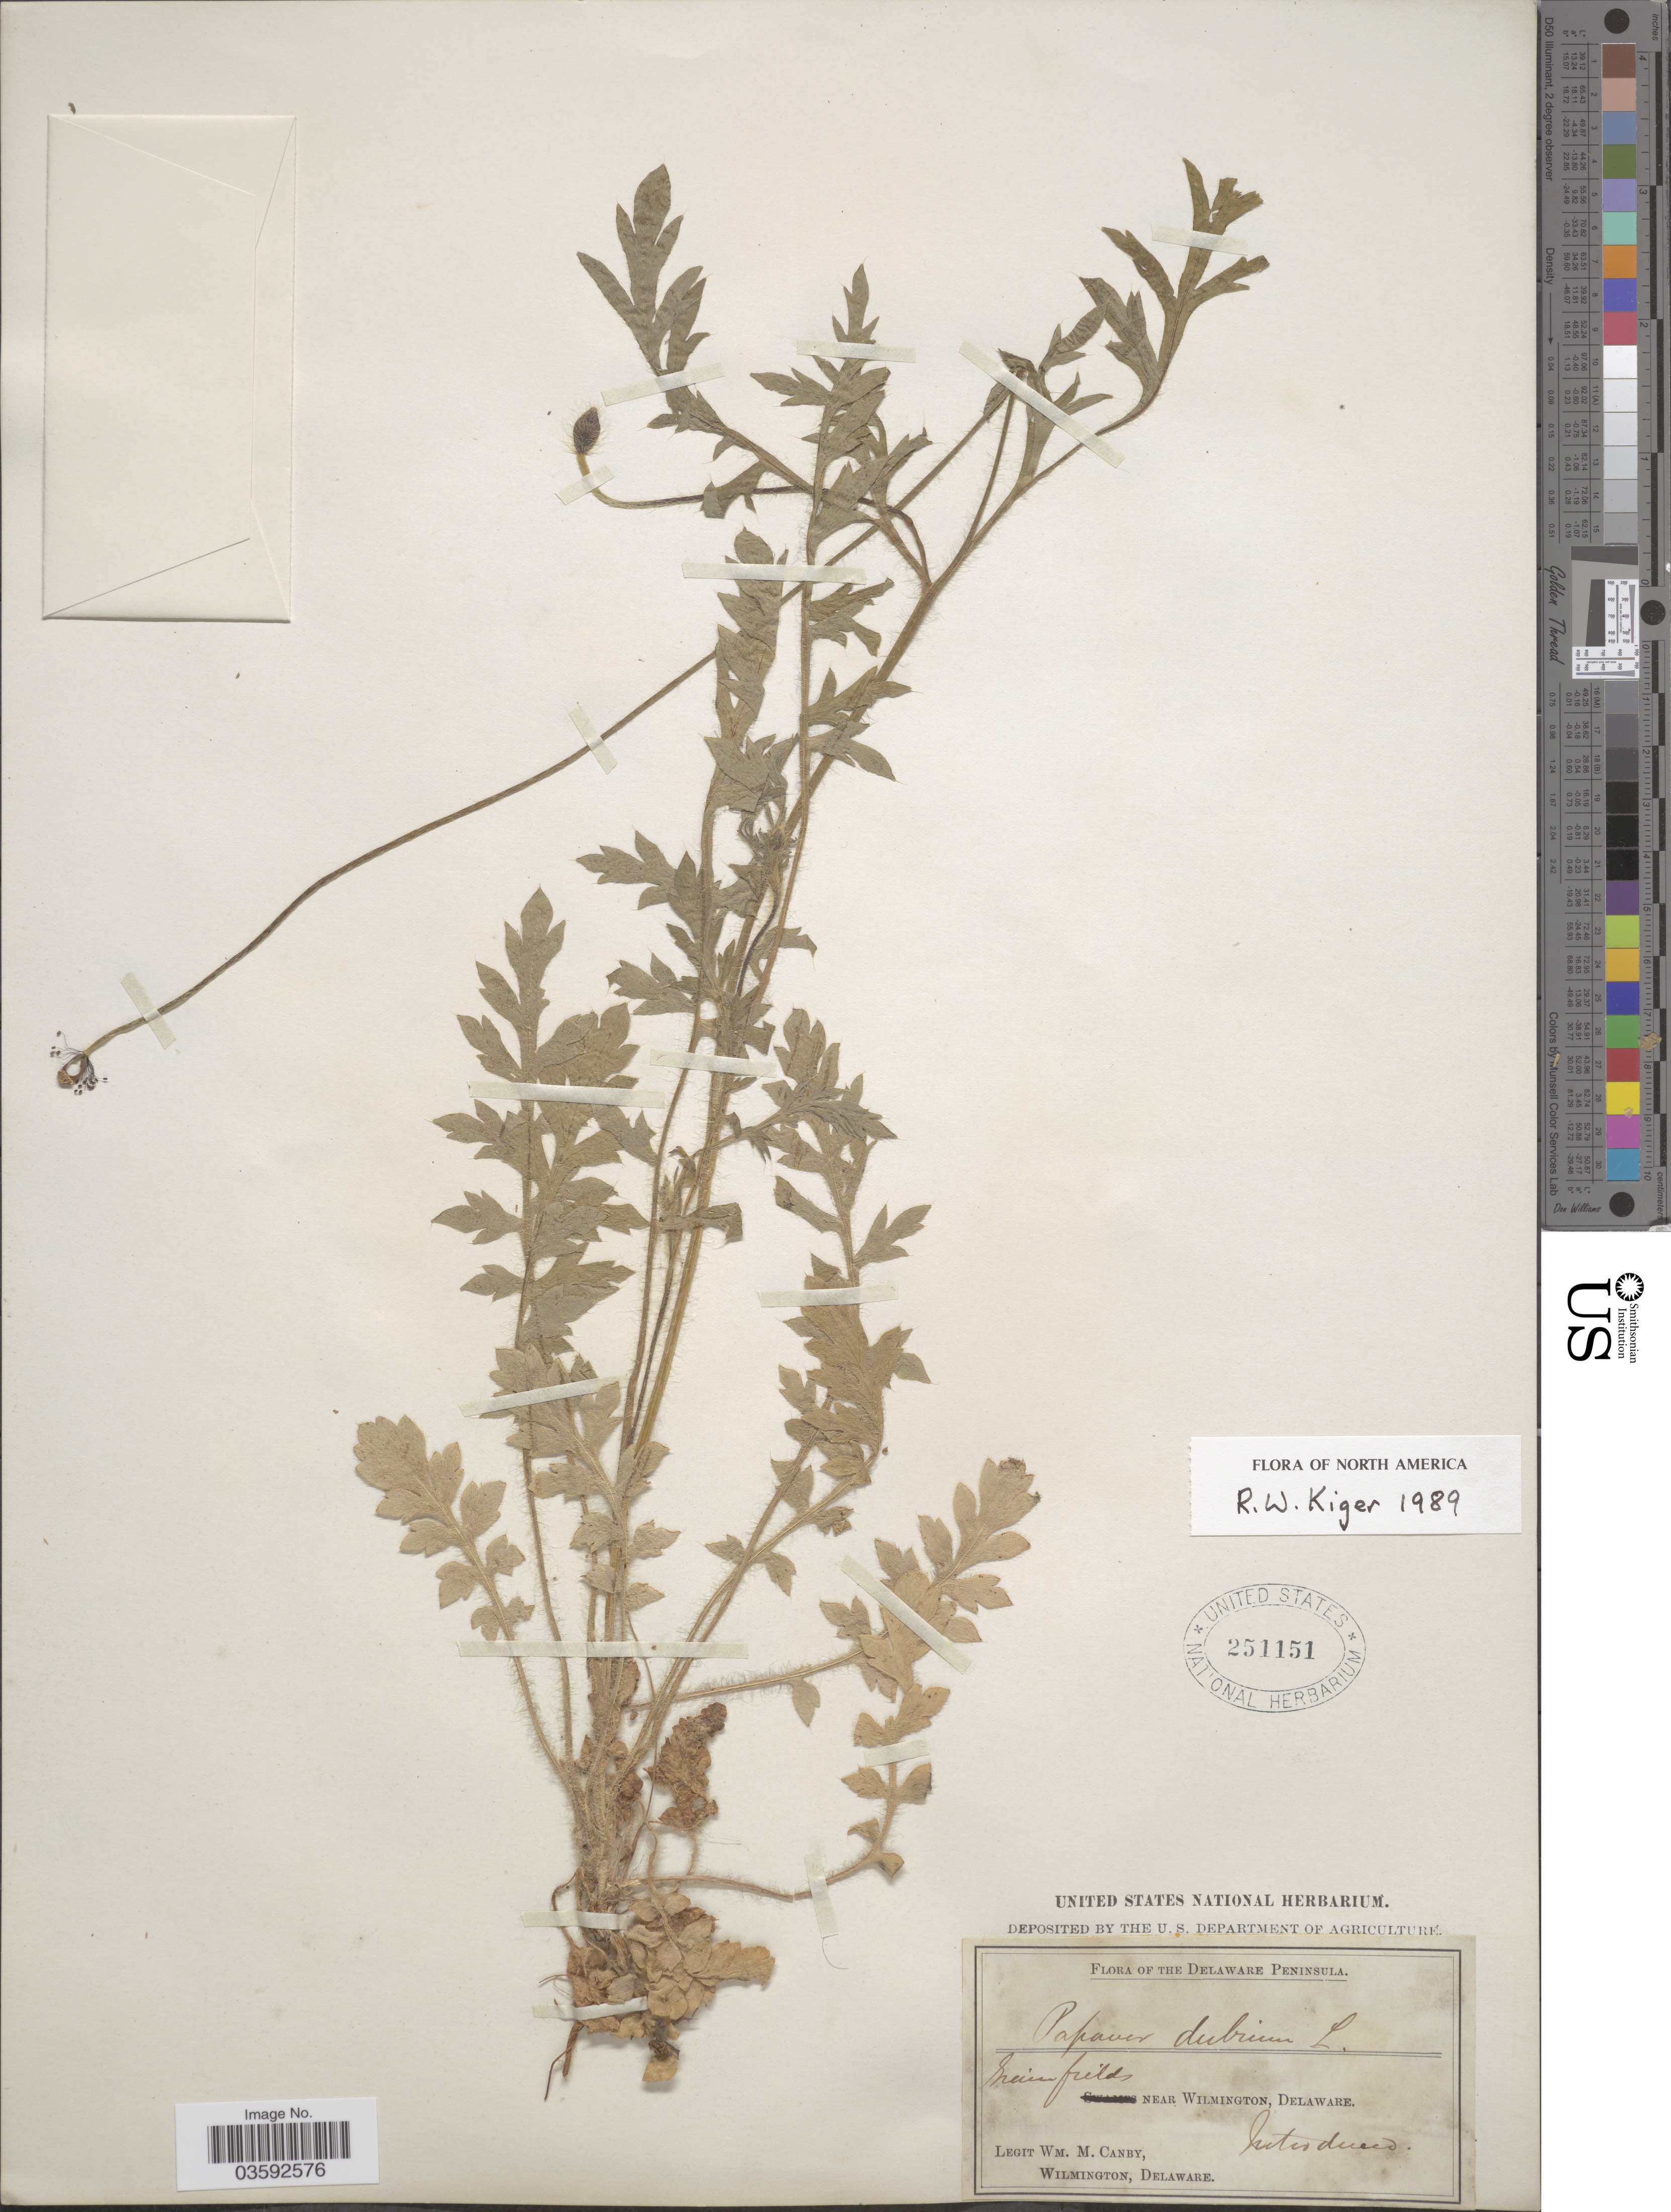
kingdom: Plantae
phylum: Tracheophyta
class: Magnoliopsida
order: Ranunculales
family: Papaveraceae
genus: Papaver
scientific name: Papaver dubium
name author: L.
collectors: W. M. Canby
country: United States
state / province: Delaware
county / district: New Castle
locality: Grain fields near Wilmington.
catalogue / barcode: US 251151